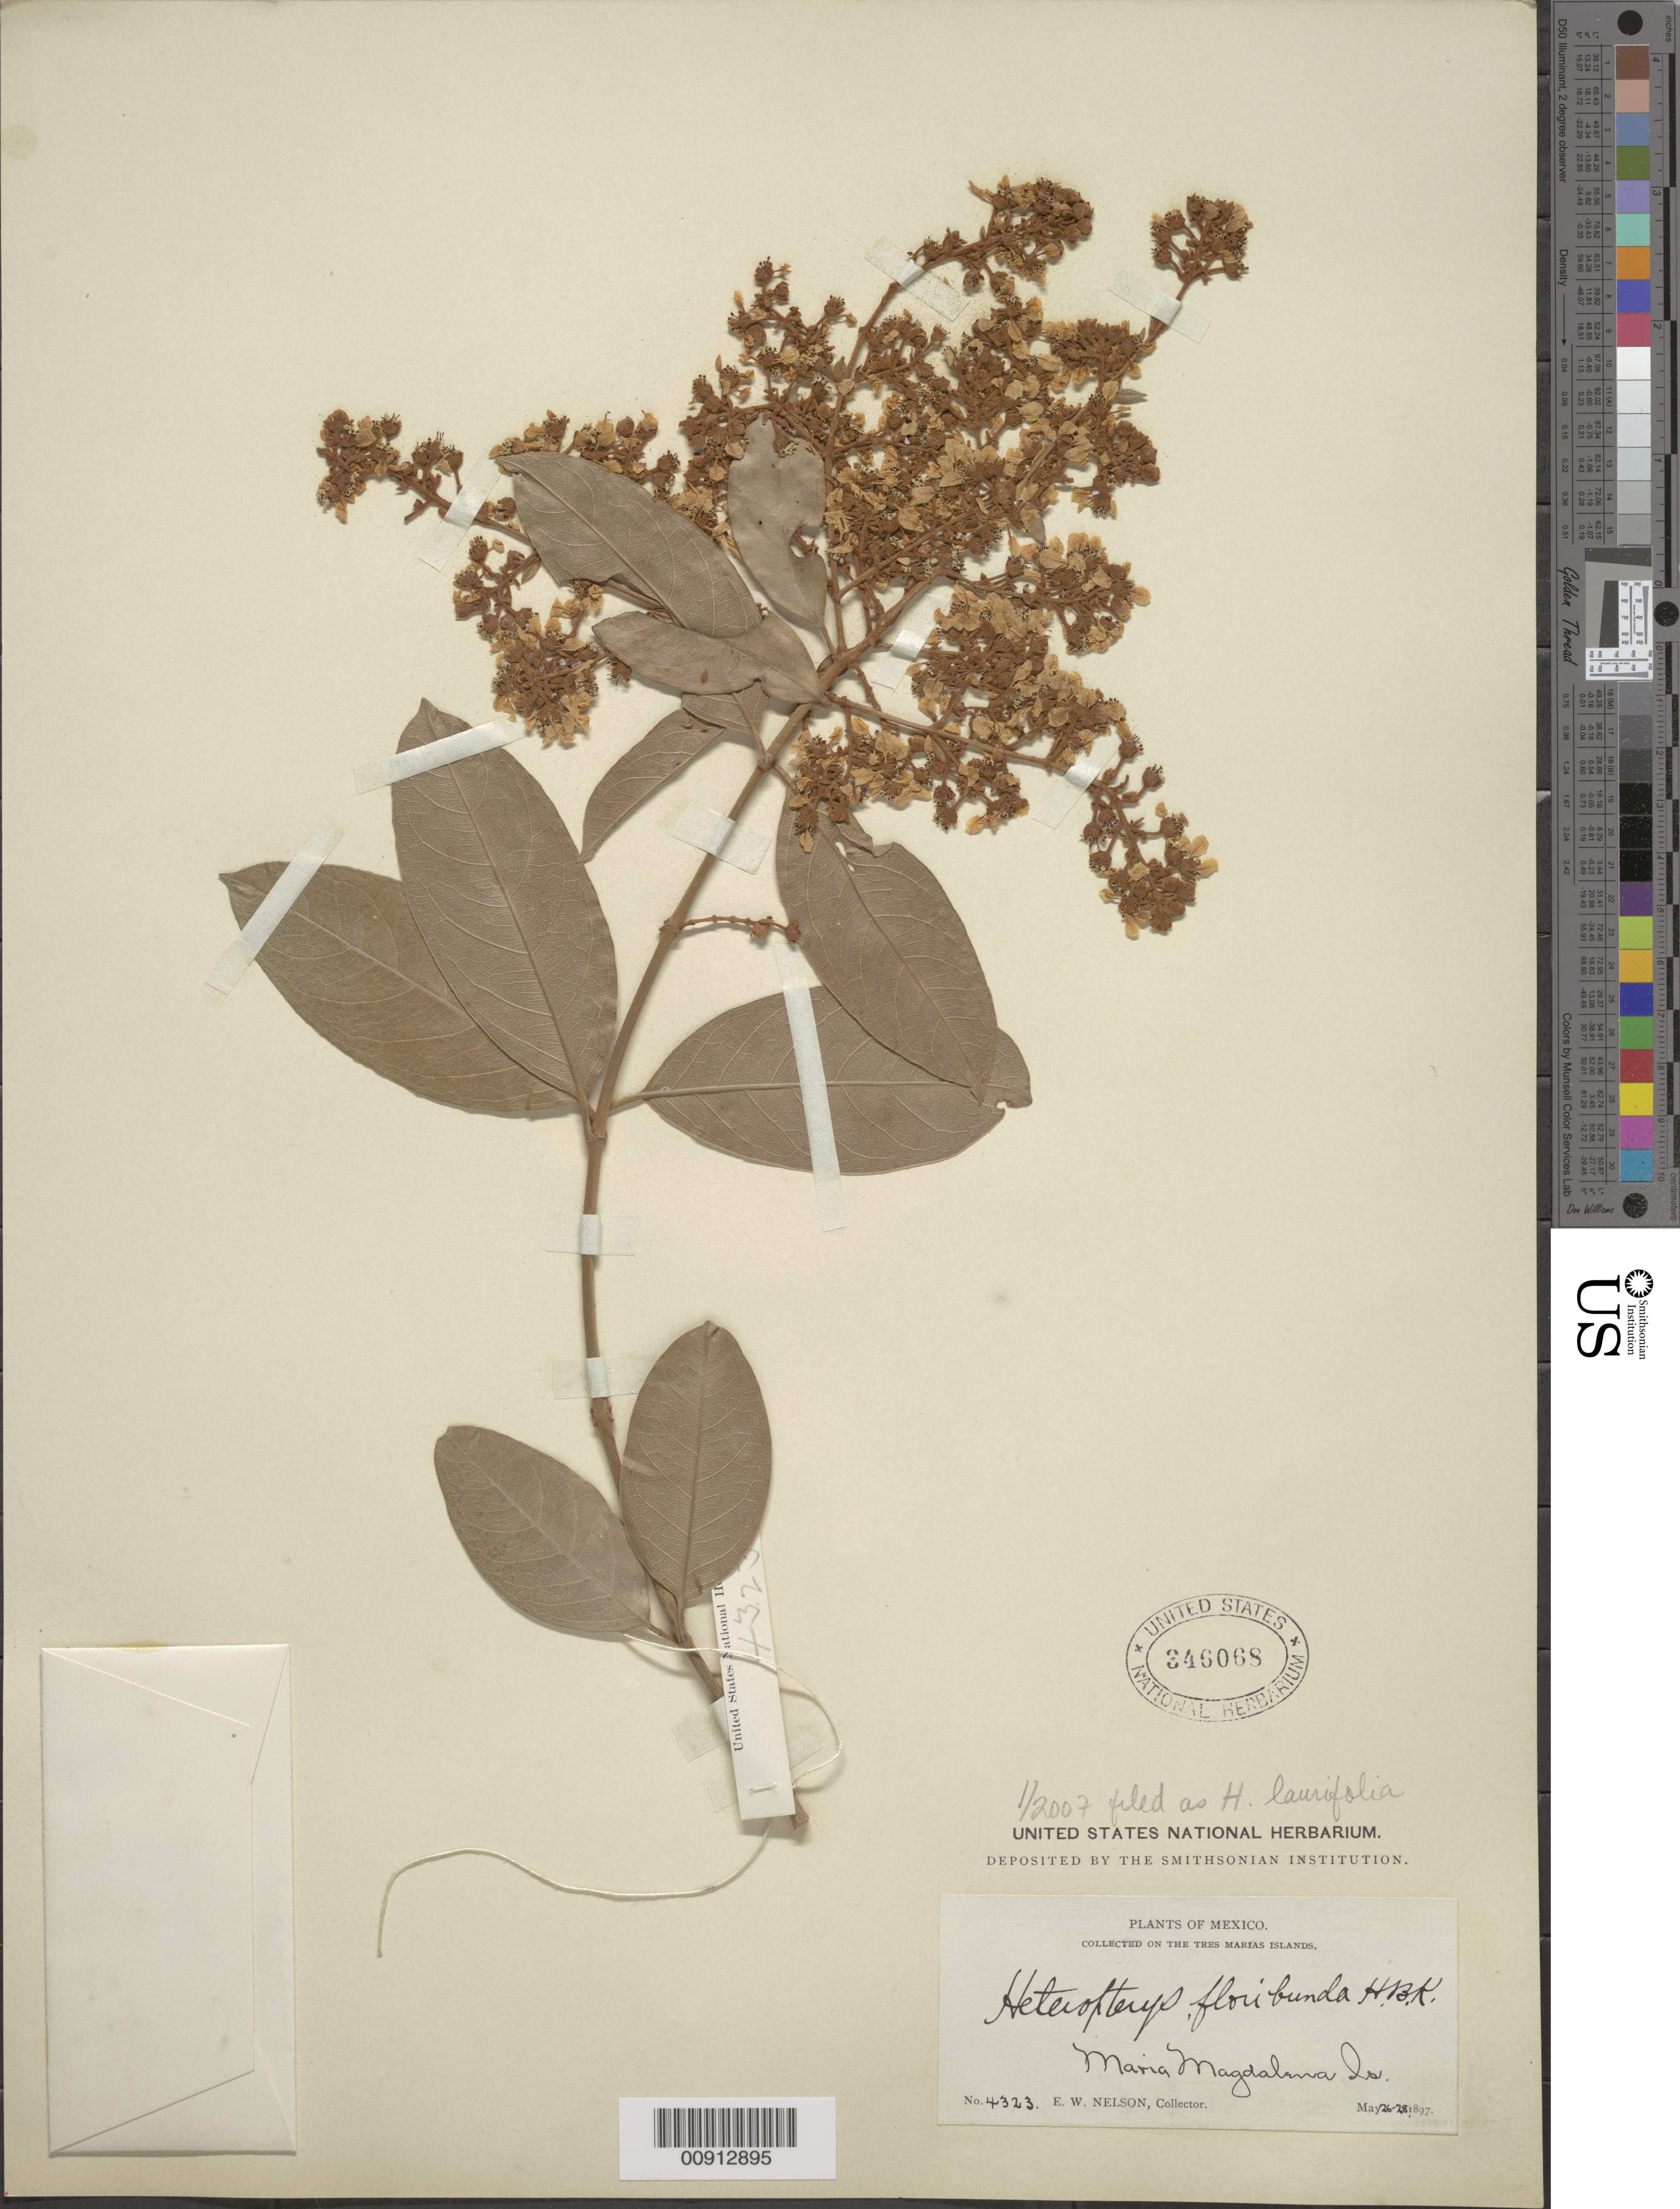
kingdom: Plantae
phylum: Tracheophyta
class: Magnoliopsida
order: Malpighiales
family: Malpighiaceae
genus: Heteropterys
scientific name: Heteropterys laurifolia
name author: (L.) A. Juss.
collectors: E. W. Nelson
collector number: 4323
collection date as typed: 26 May 1897 to 28 May 1897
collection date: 1897-05-26/1897-05-28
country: Mexico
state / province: Nayarit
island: Maria Magdalena I.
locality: Maria Magdalena Is. Tres marias Islands.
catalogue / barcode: US 346068